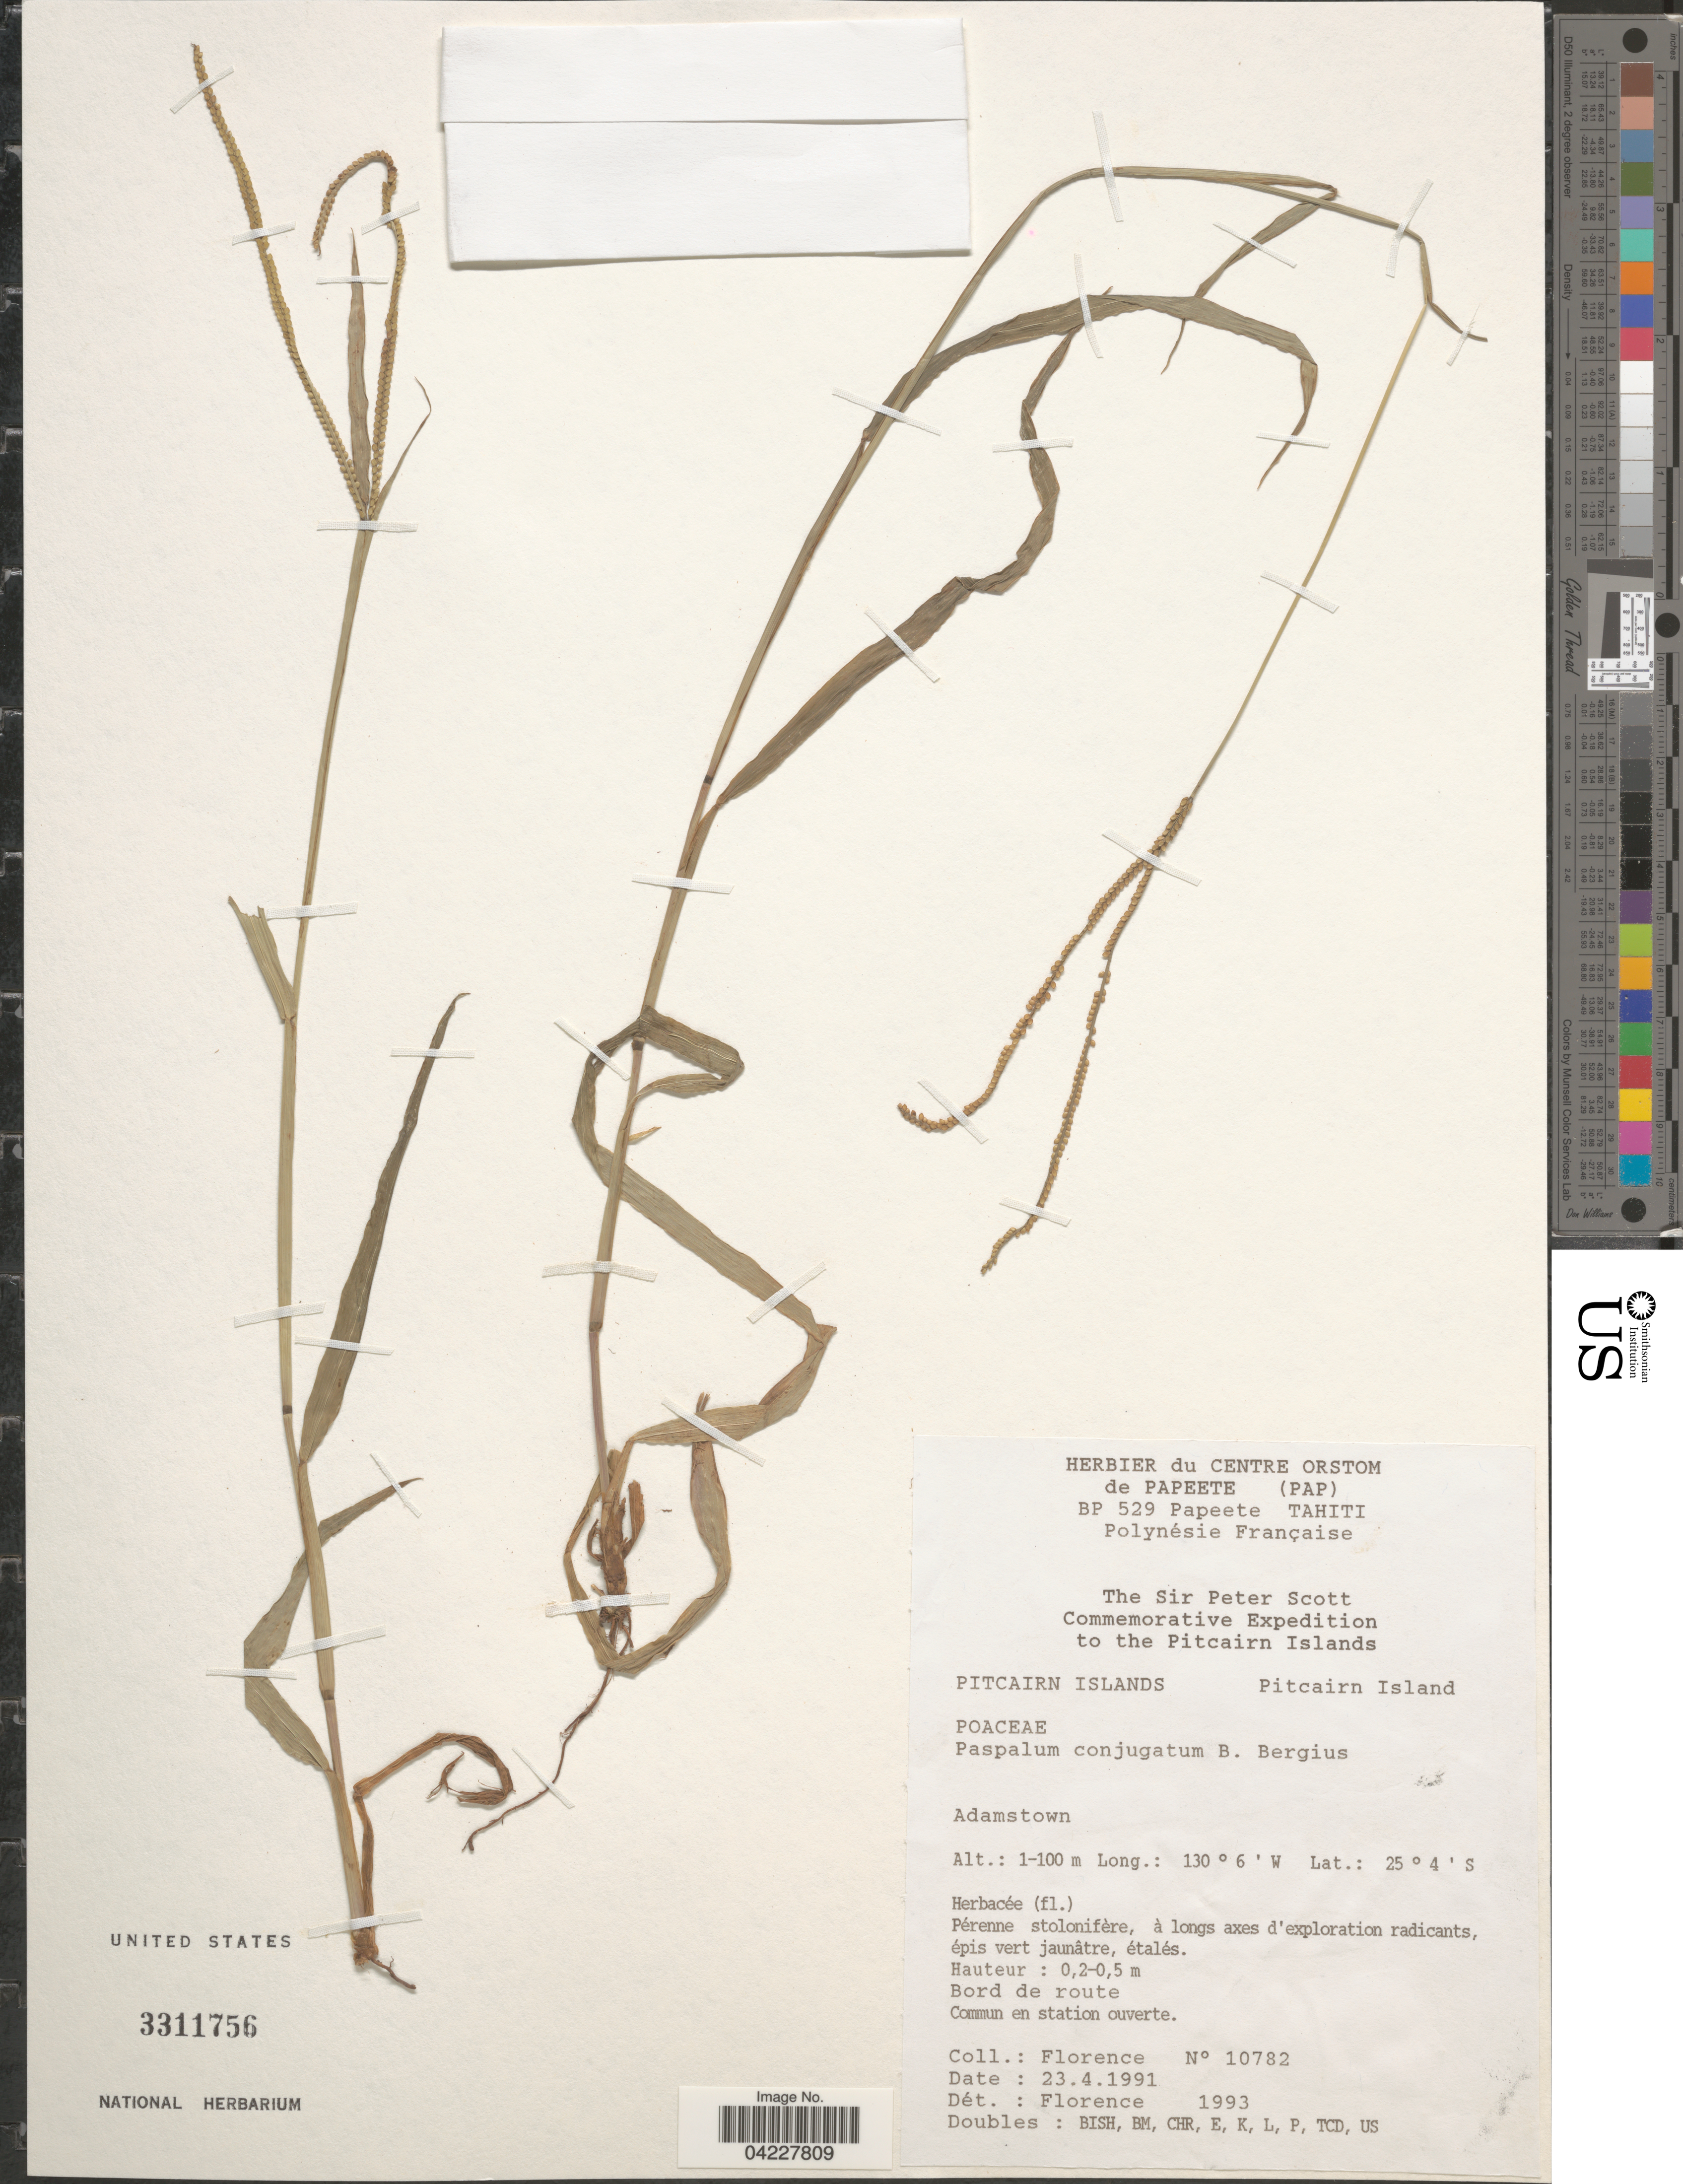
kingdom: Plantae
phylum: Tracheophyta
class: Liliopsida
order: Poales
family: Poaceae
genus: Paspalum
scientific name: Paspalum conjugatum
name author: P.J. Bergius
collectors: -. Florence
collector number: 10782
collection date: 1991-04-23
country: Pitcairn Islands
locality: The Sir Peter Scott Commemorative Exedition to the Pitcairn Islands. Pitcairn Island. Adamstown.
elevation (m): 1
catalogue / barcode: US 3311756